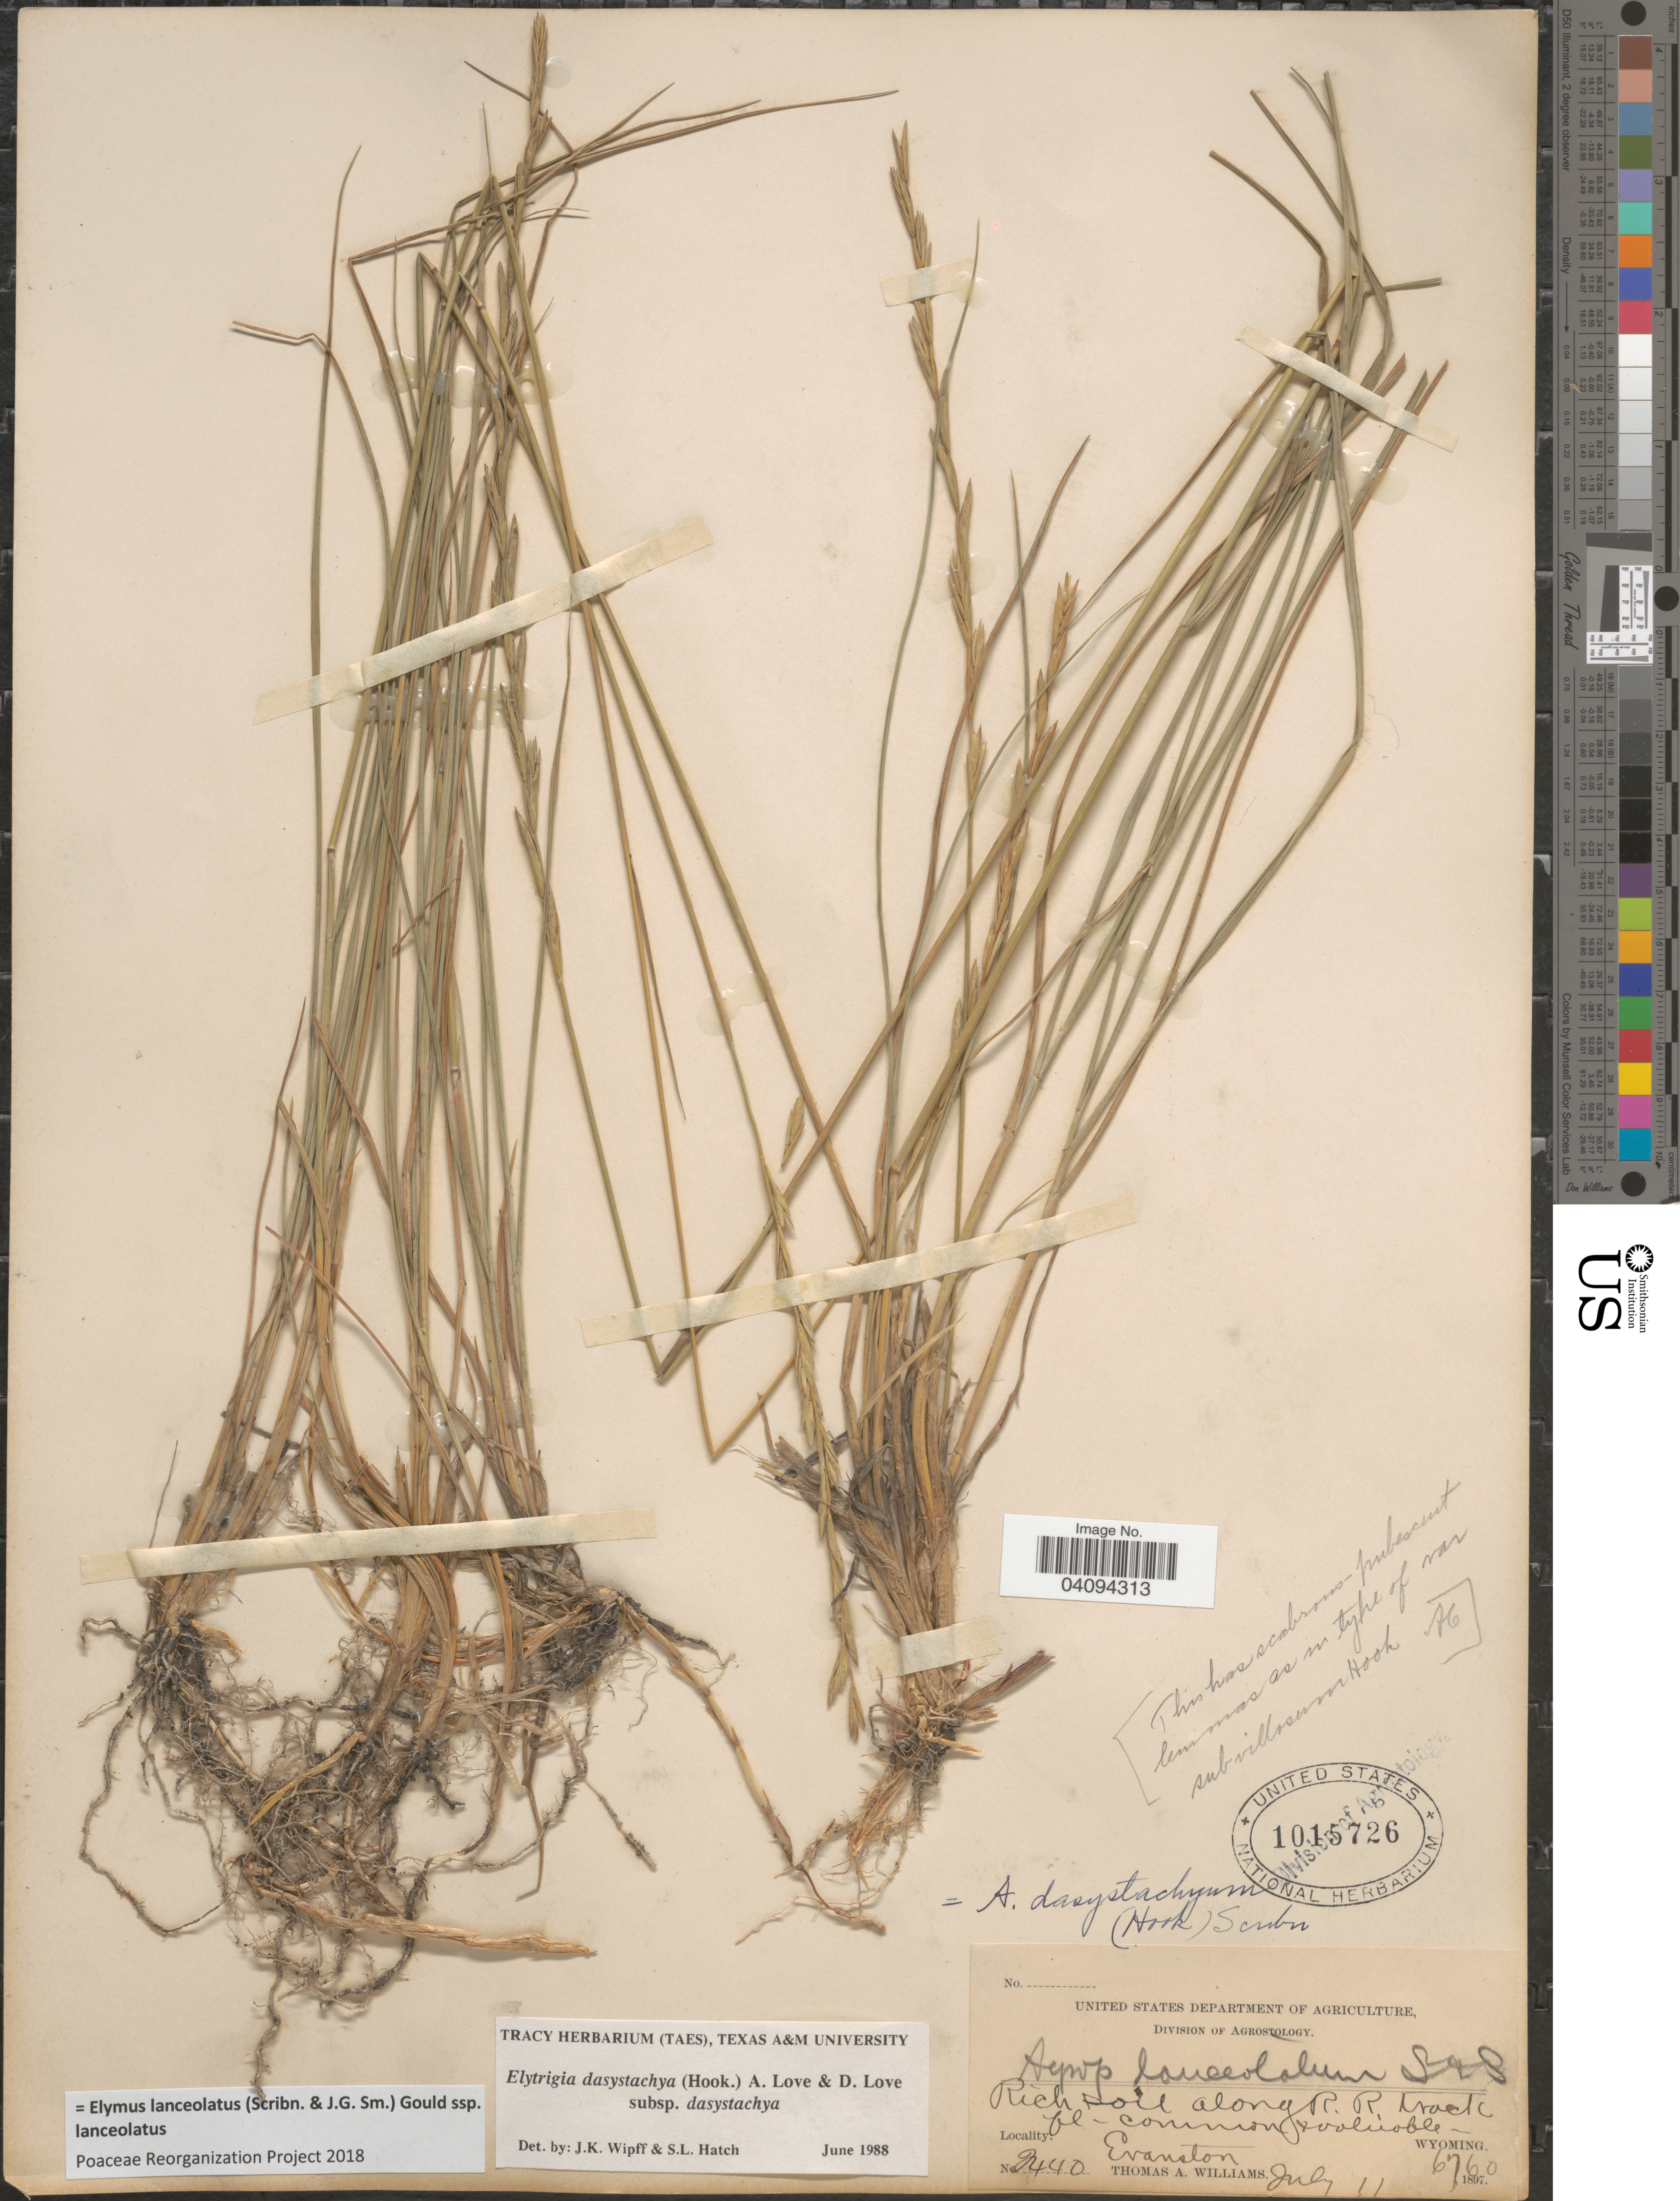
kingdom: Plantae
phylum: Tracheophyta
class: Liliopsida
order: Poales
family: Poaceae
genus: Elymus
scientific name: Elymus lanceolatus subsp. lanceolatus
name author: (Scribn. & J.G. Sm.) Gould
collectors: T. A. Williams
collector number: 2440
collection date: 1897-07-11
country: United States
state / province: Wyoming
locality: Rich soil along R.R. track. Evanston.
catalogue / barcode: US 1015726